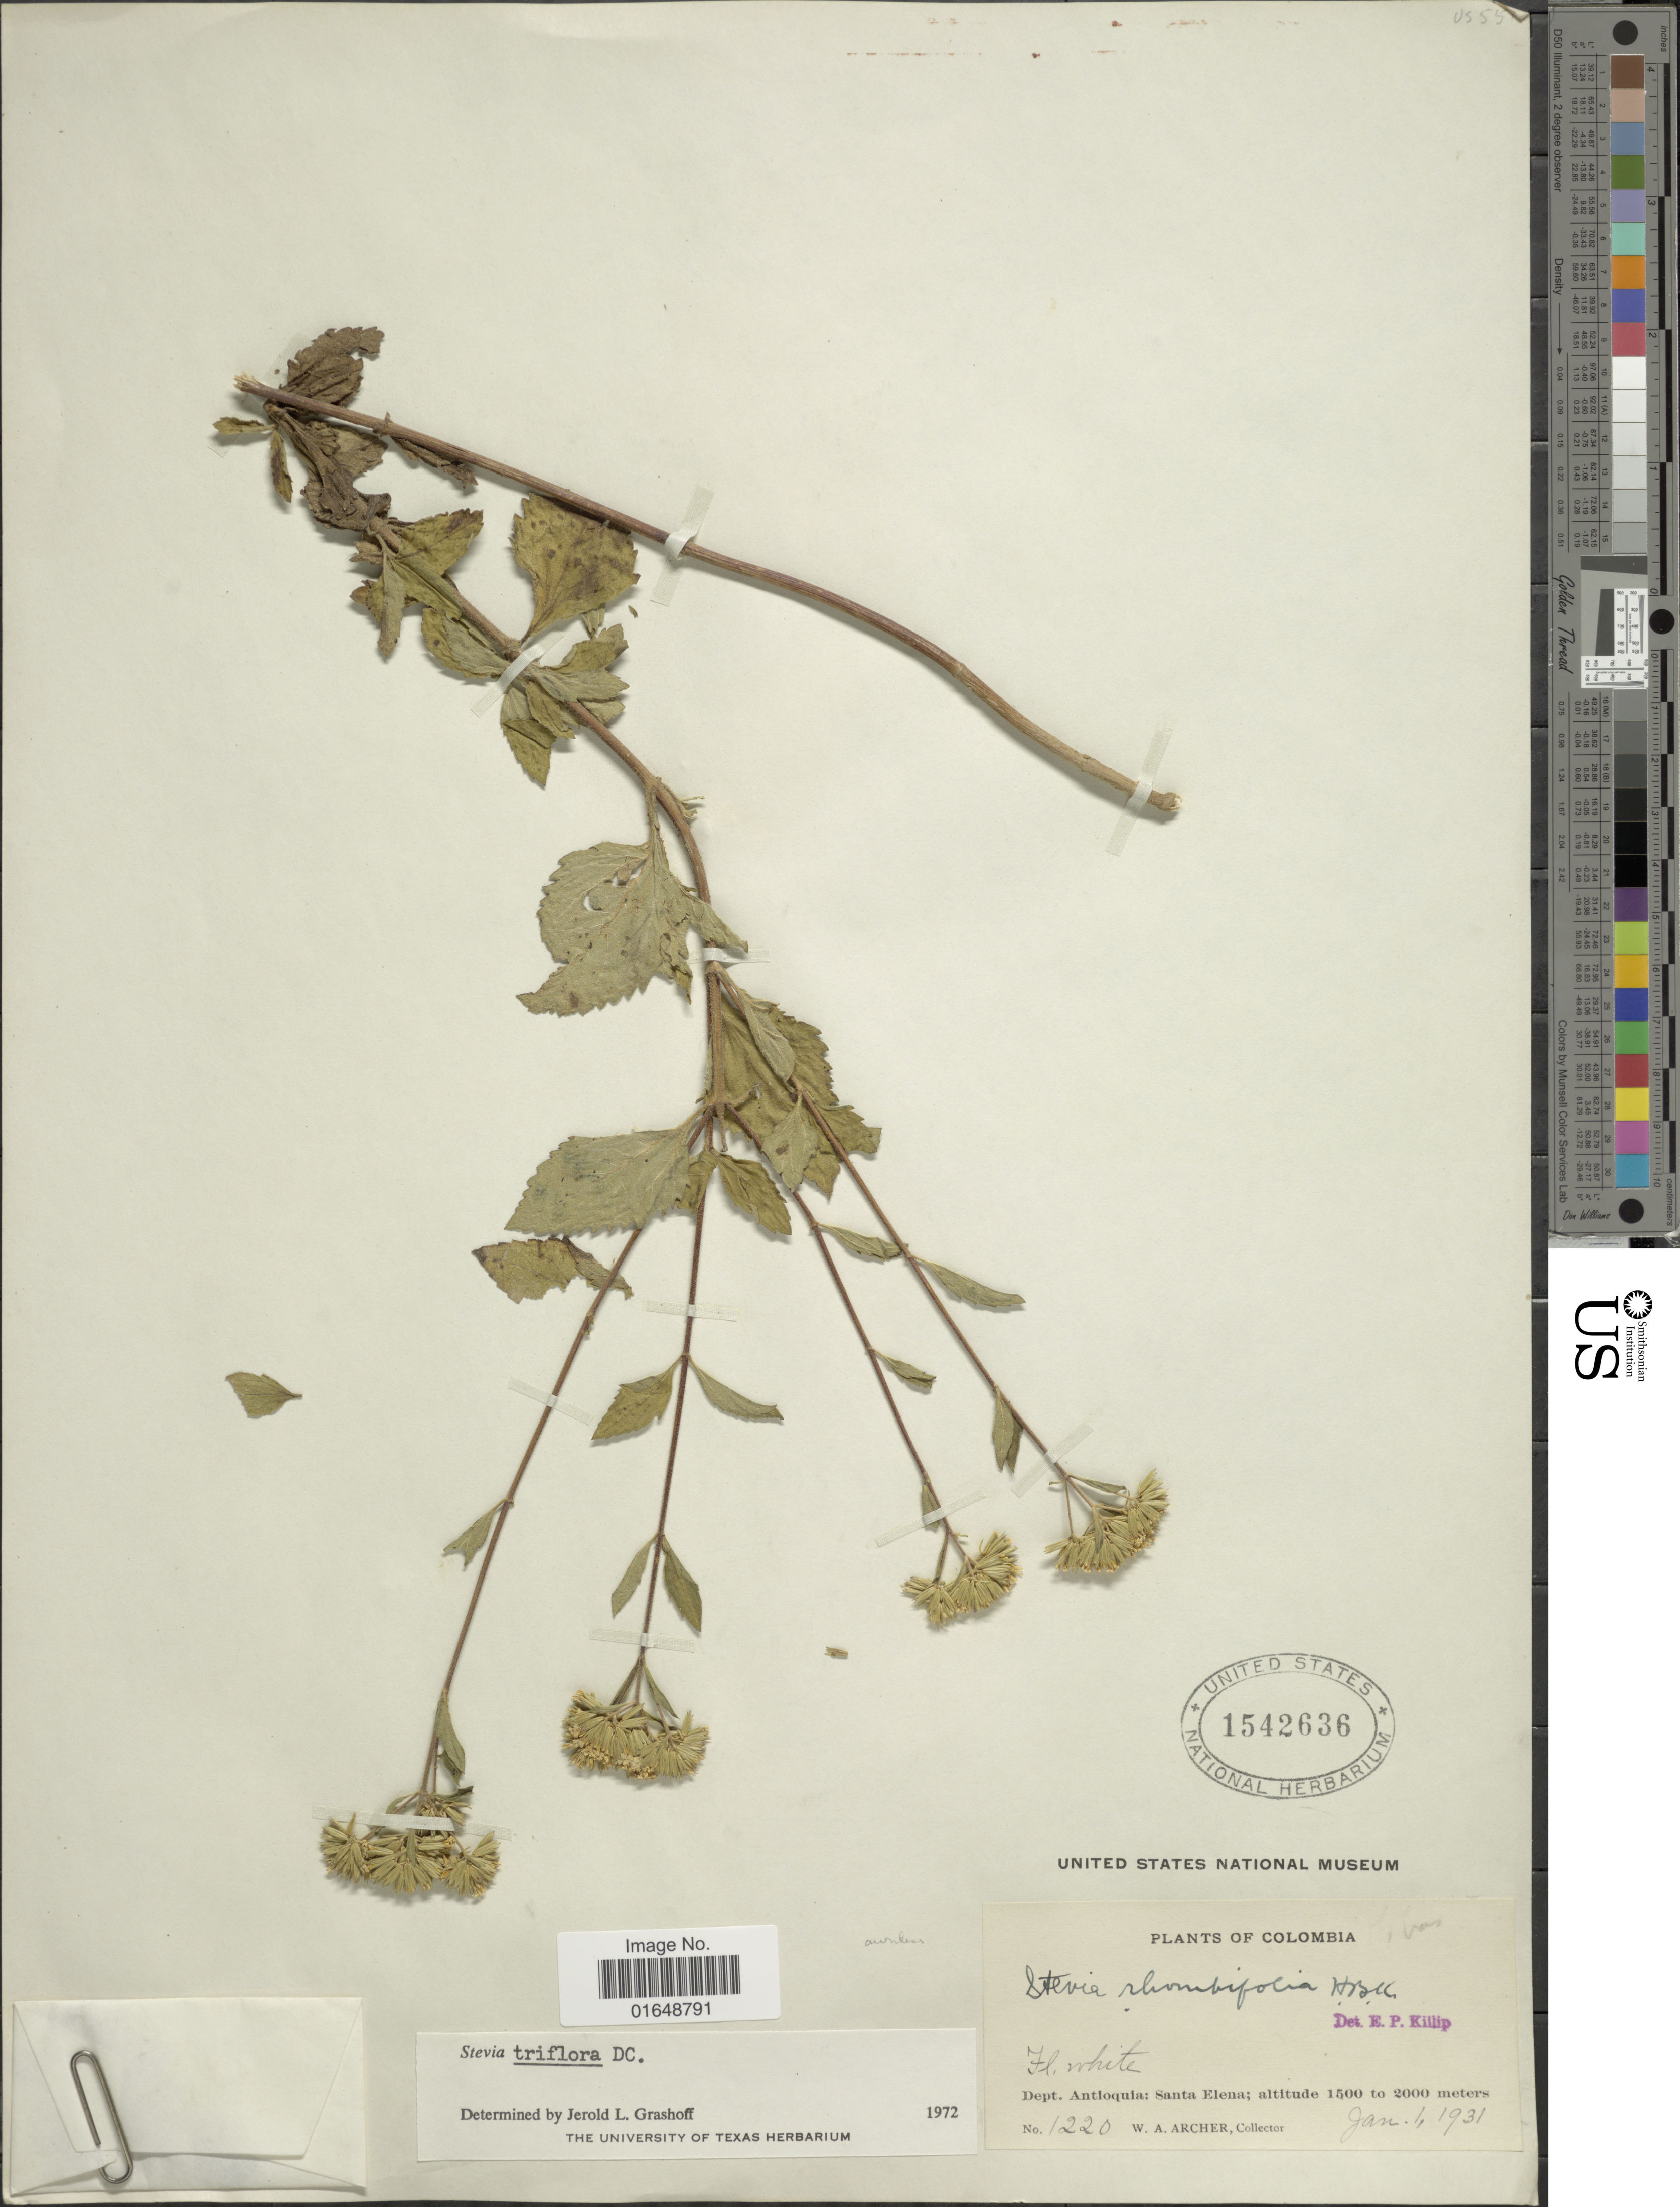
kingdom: Plantae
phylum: Tracheophyta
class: Magnoliopsida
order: Asterales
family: Asteraceae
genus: Stevia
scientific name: Stevia triflora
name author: DC.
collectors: W. A. Archer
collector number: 1220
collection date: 1931-01-01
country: Colombia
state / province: Antioquia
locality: Dept. Antioquia: Santa Elena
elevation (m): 1500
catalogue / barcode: US 1542636